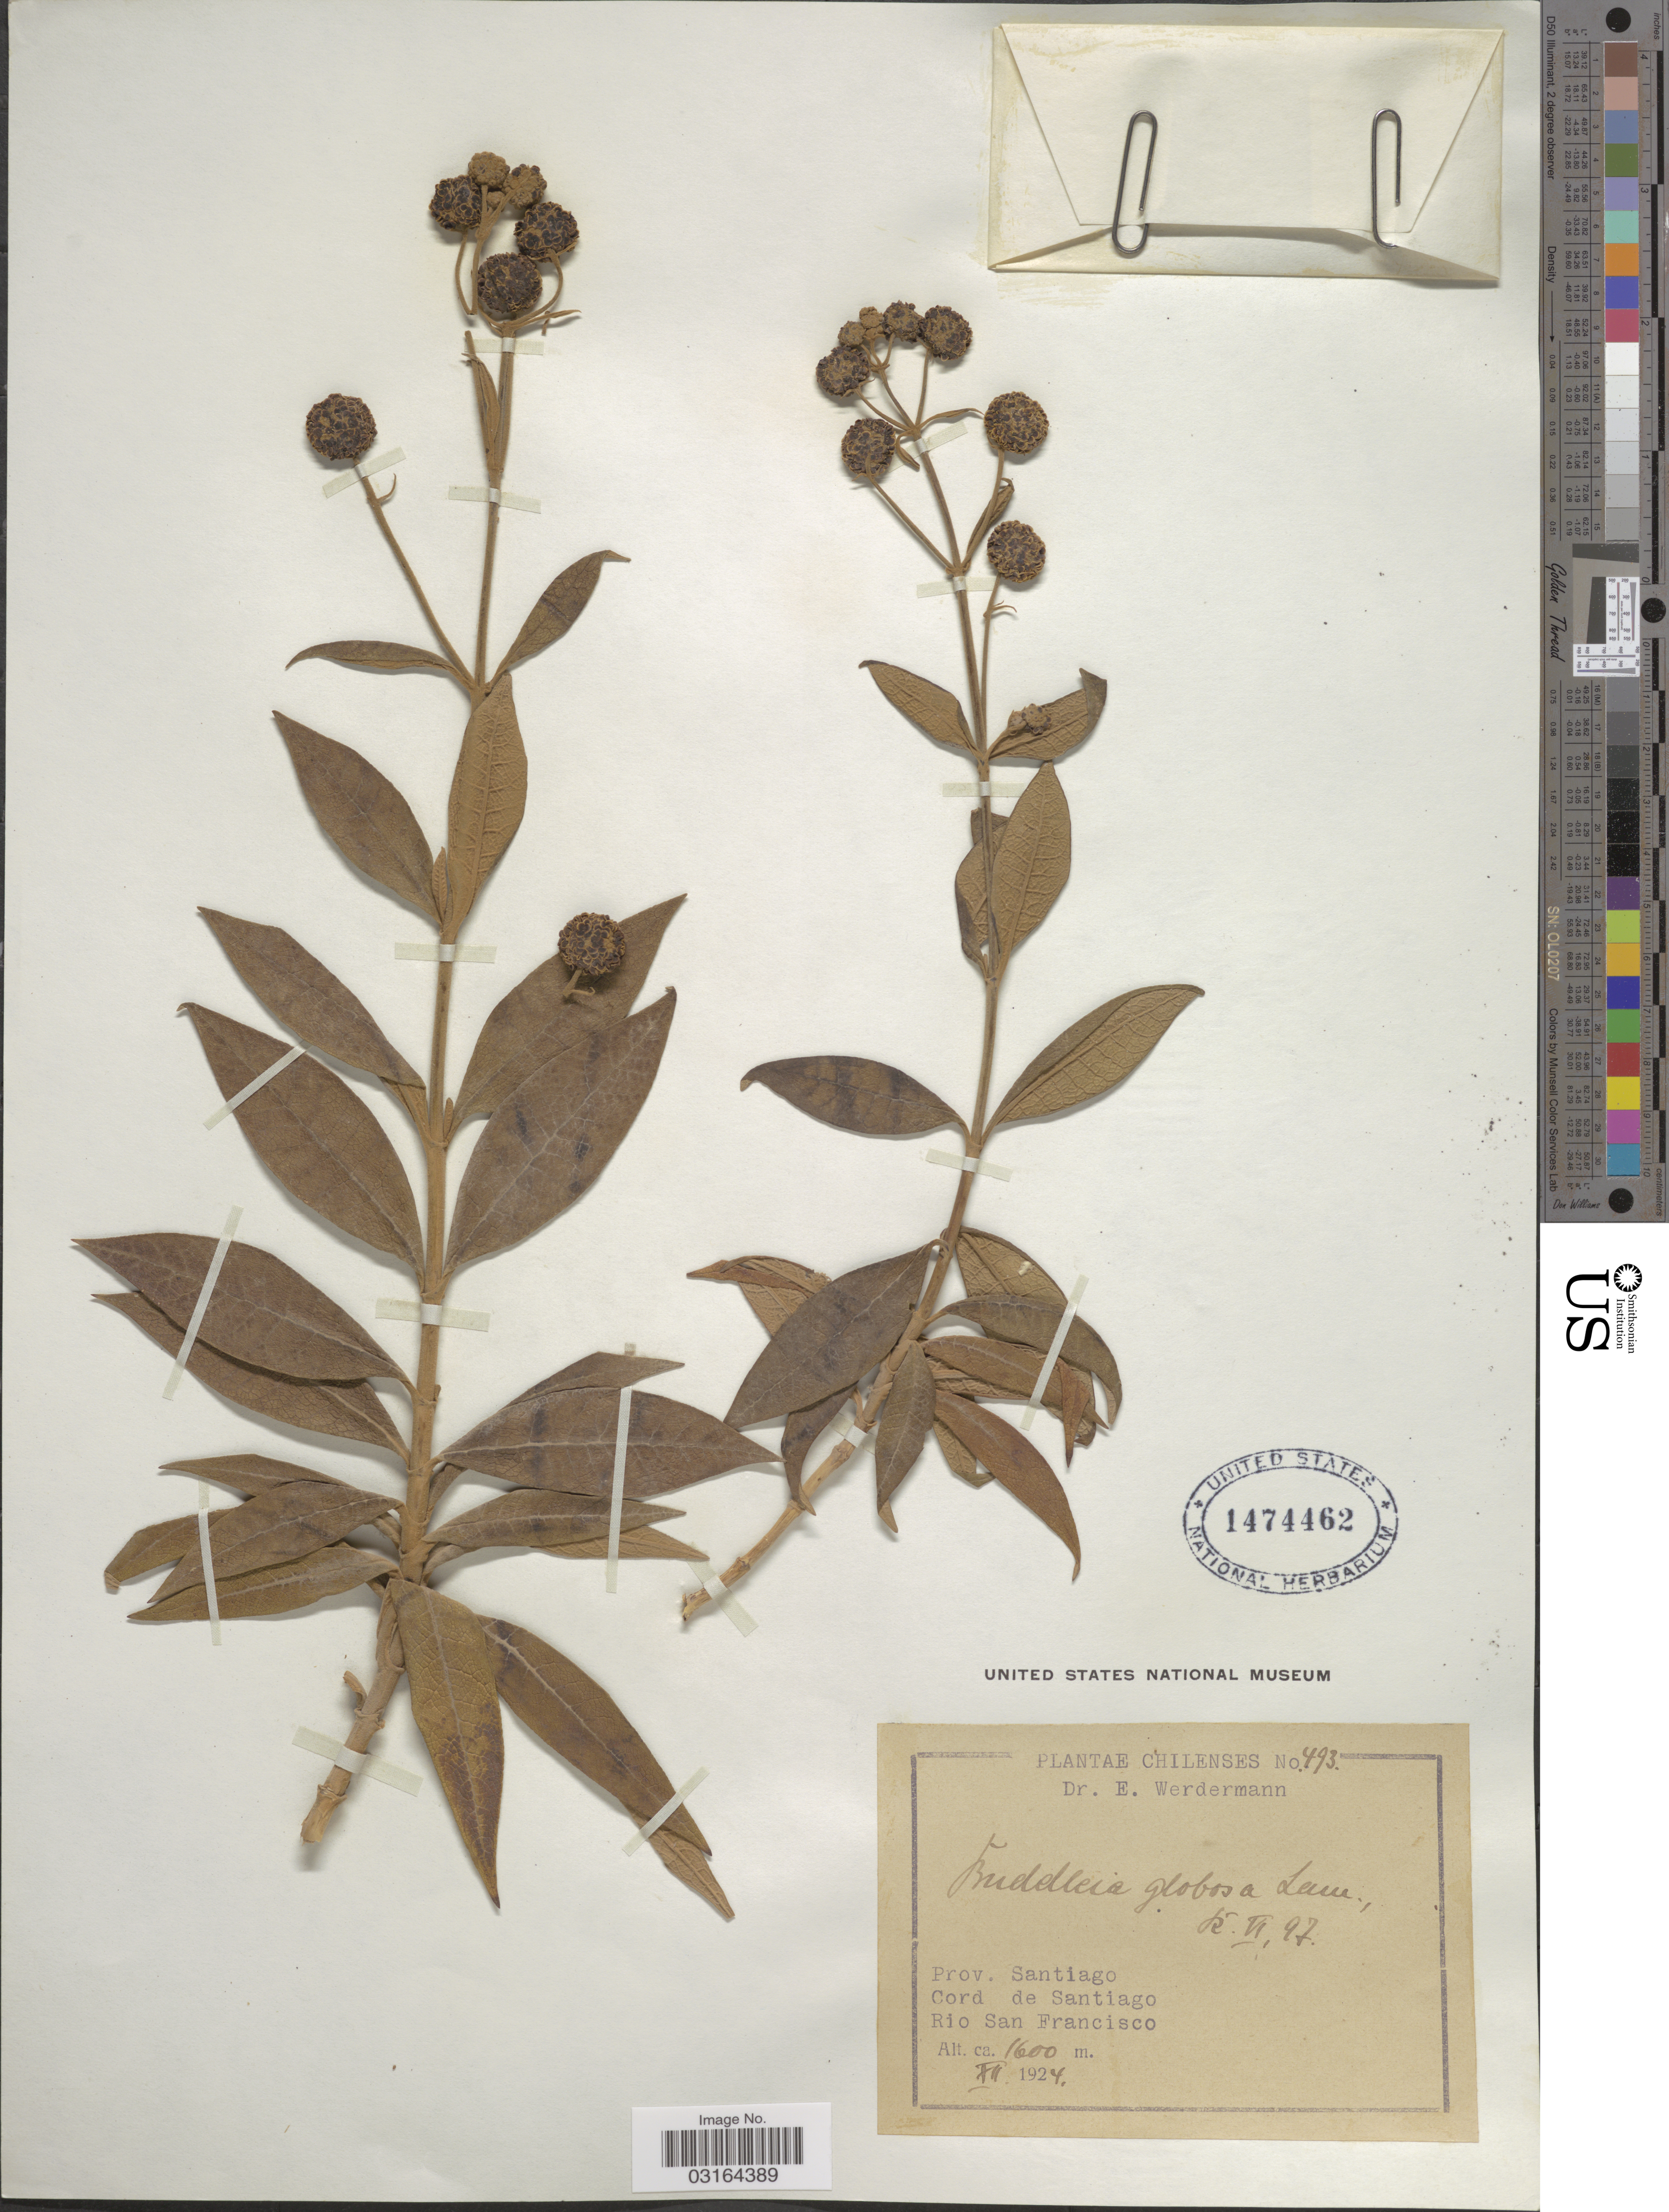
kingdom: Plantae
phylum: Tracheophyta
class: Magnoliopsida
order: Lamiales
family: Scrophulariaceae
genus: Buddleja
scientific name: Buddleja globosa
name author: Hope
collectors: E. Werdermann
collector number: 493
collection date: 1924-12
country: Chile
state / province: Región Metropolitana (RM)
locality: Prov. Santiago, Cord de Santiago, Rio San Francisco.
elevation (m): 1600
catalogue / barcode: US 1474462